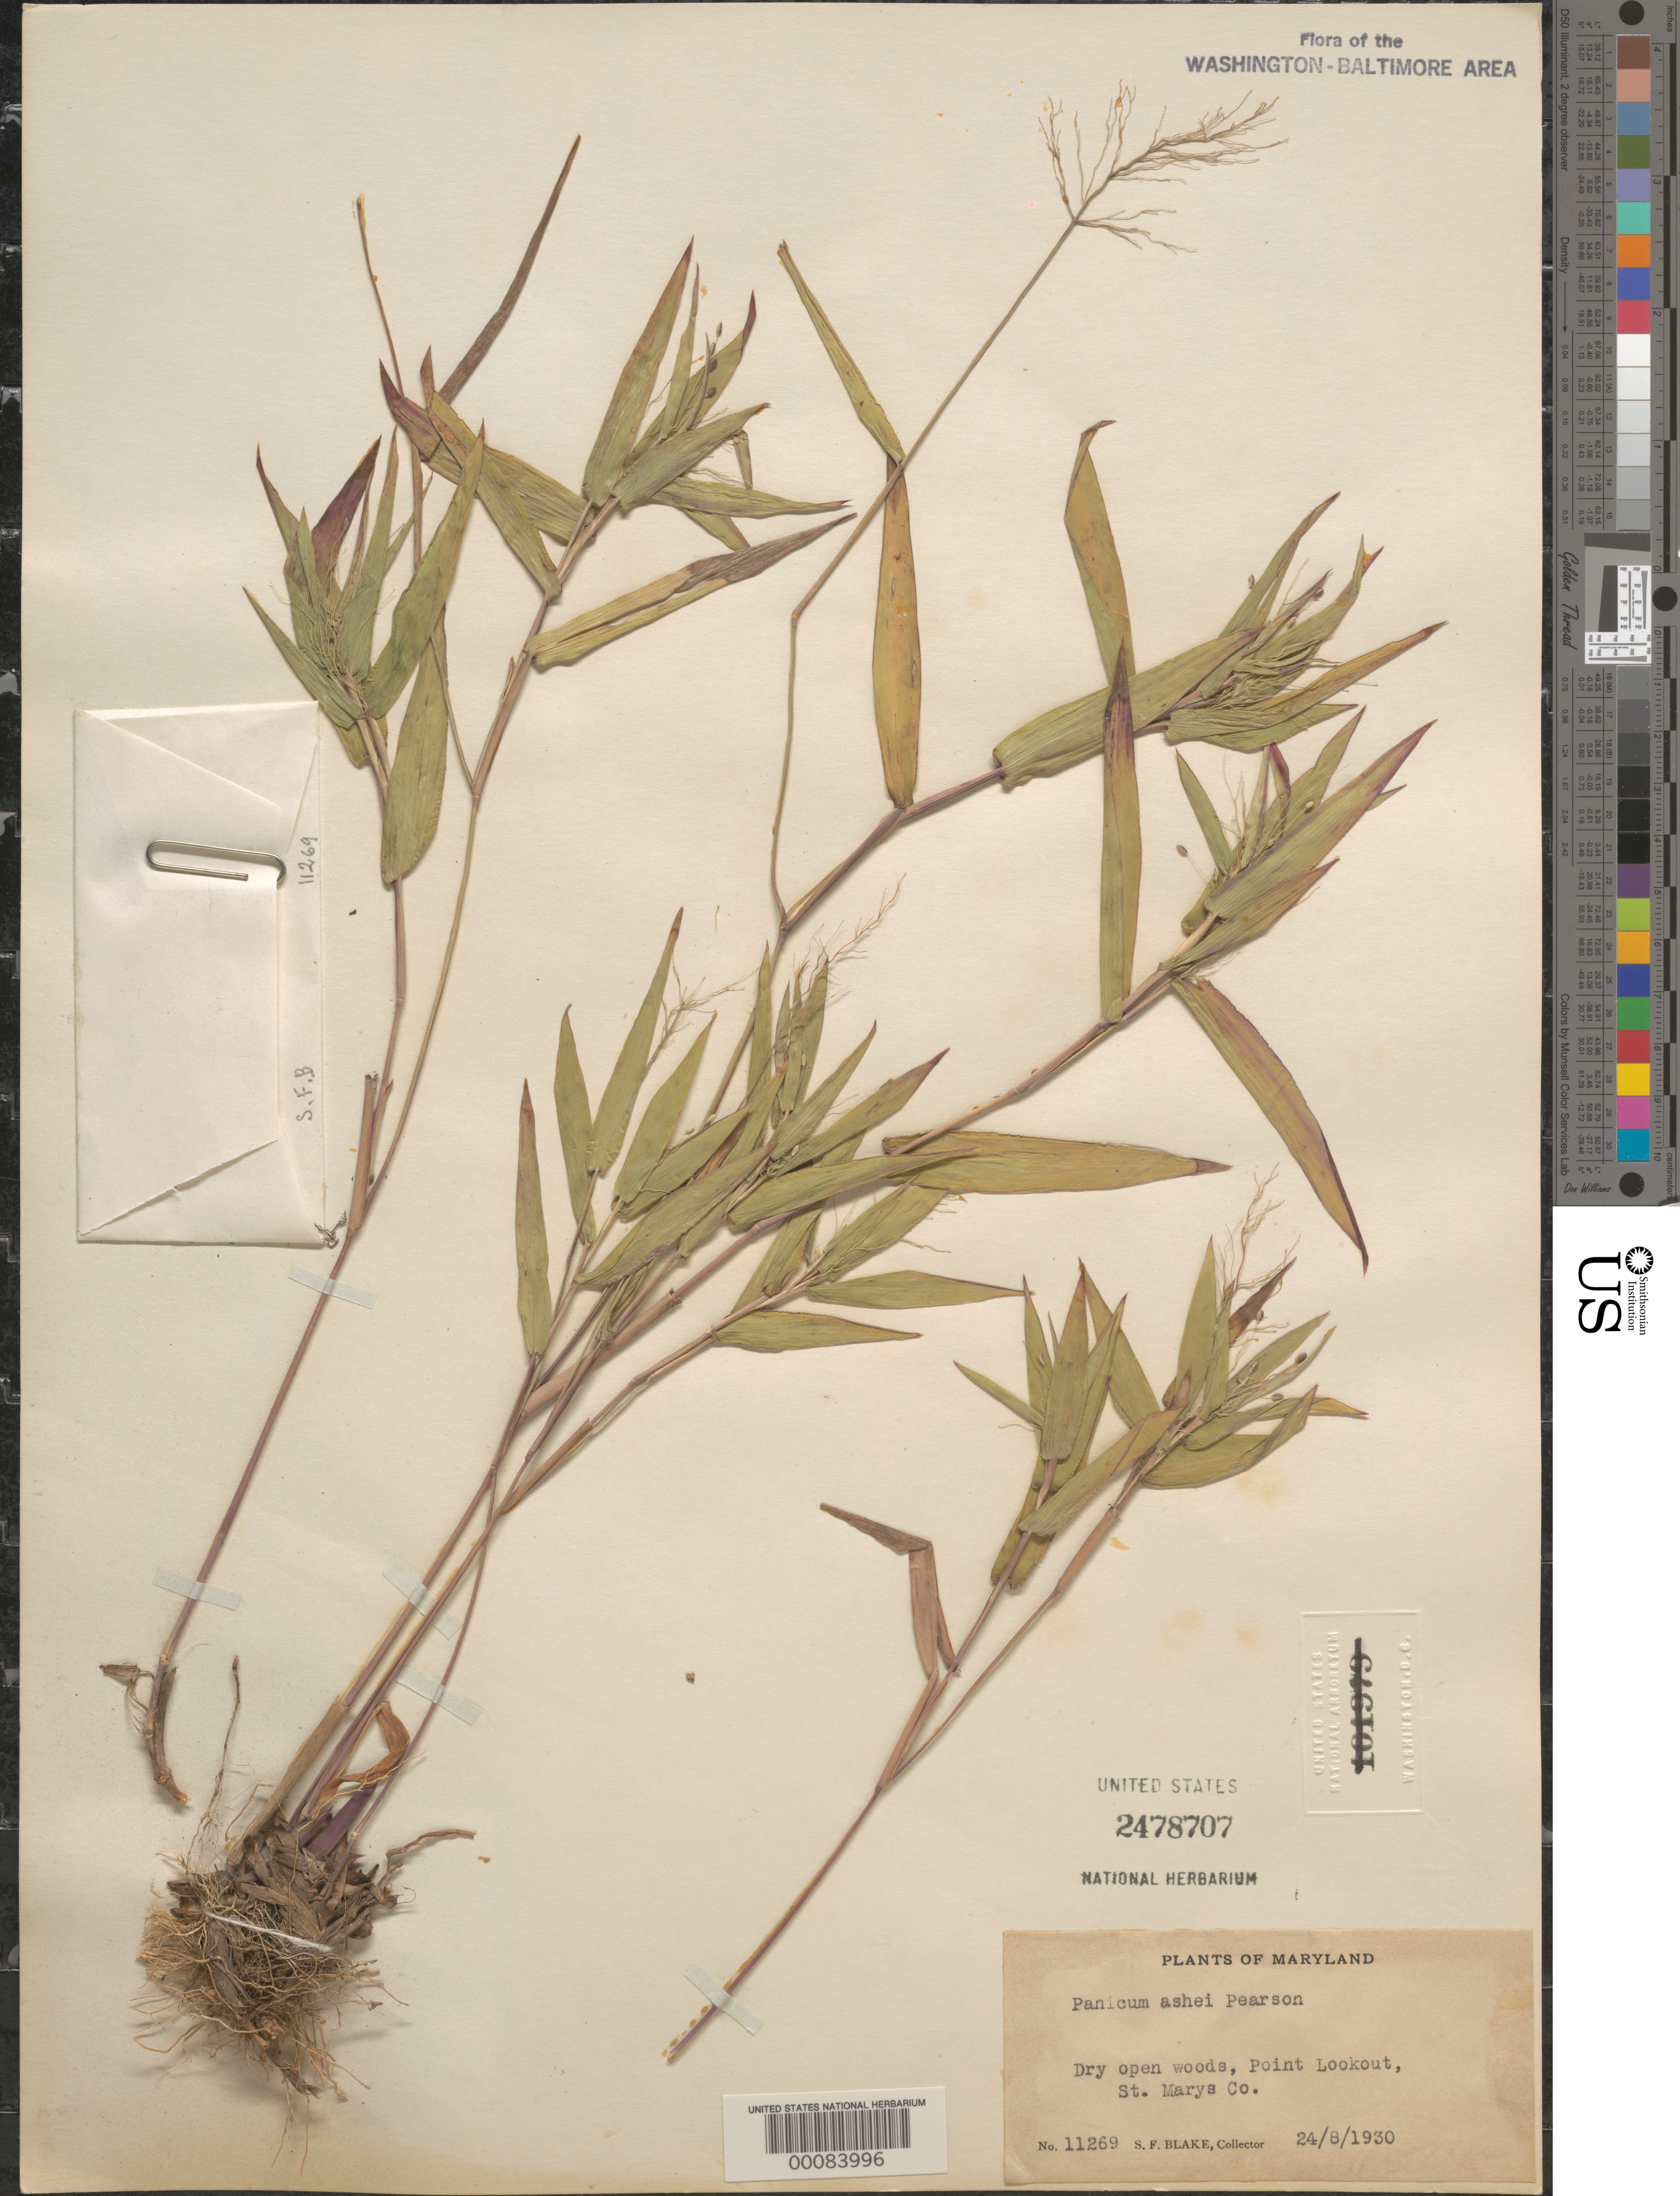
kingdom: Plantae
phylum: Tracheophyta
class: Liliopsida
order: Poales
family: Poaceae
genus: Dichanthelium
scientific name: Dichanthelium commutatum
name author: (Schult.) Gould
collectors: S. Blake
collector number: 11269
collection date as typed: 24 Aug 1930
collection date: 1930-08-24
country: United States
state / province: Maryland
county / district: St. Mary's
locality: Point Lookout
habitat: Dry open woods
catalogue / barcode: US 2478707